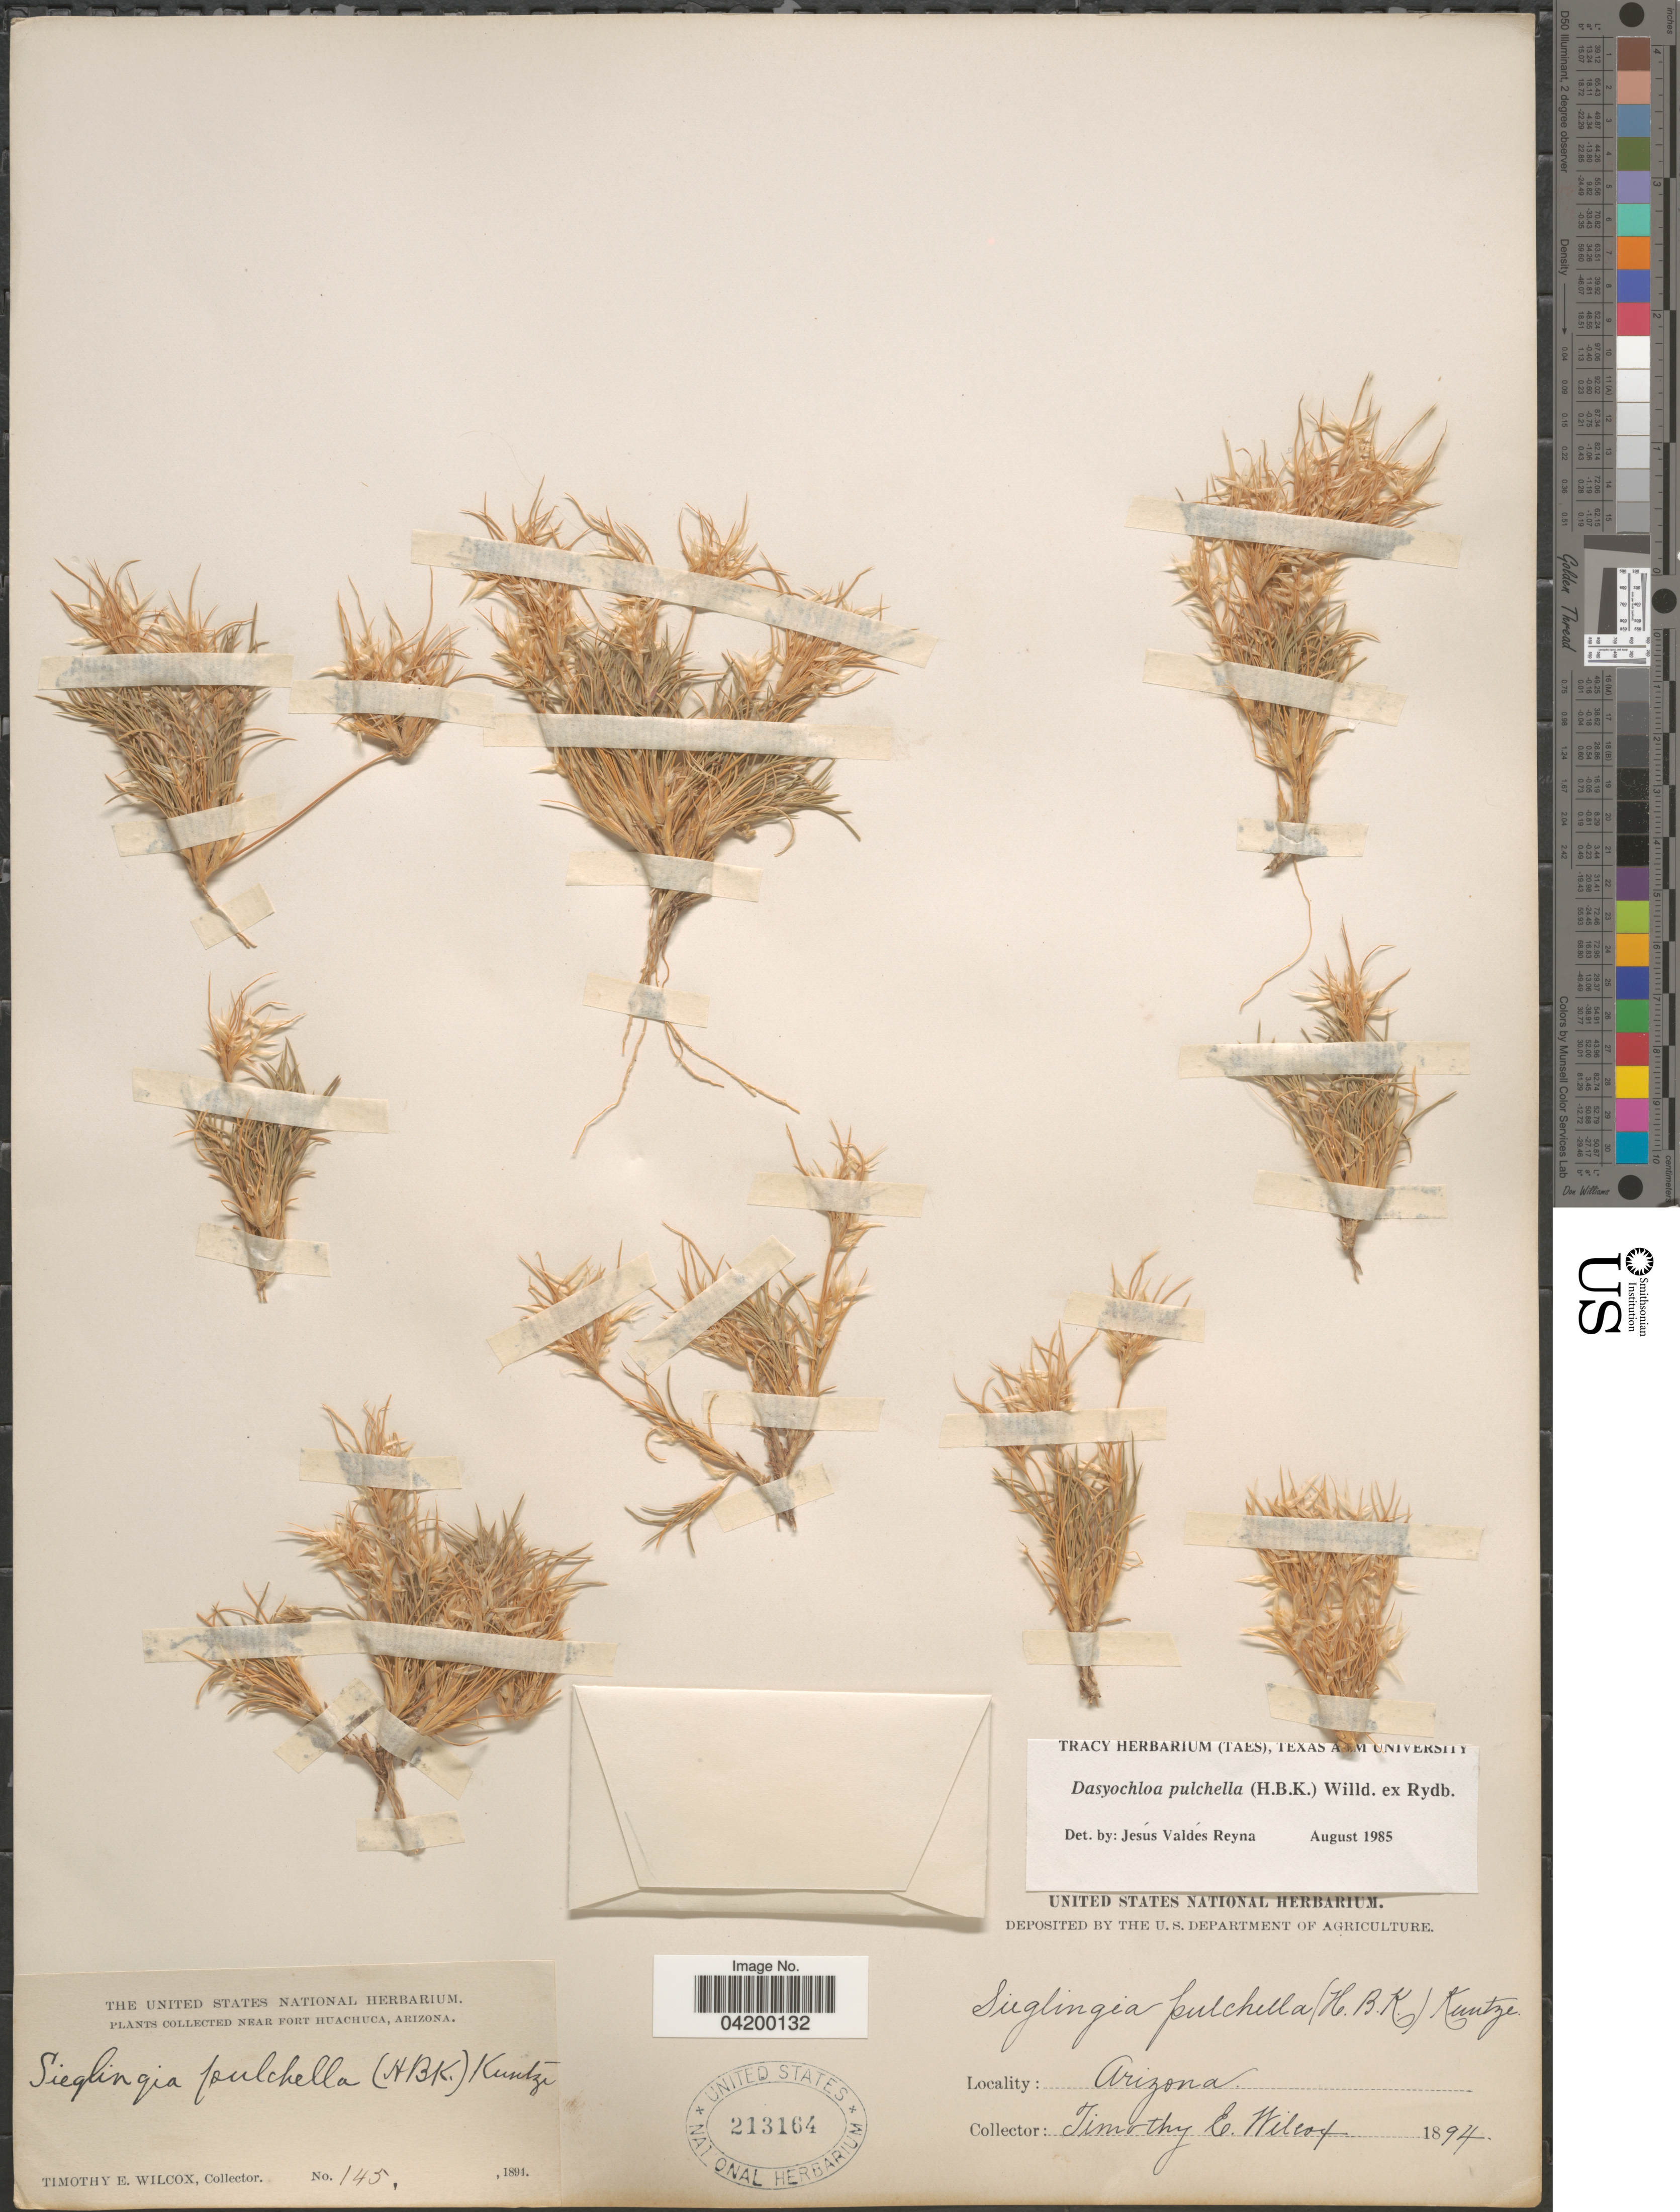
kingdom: Plantae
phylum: Tracheophyta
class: Liliopsida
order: Poales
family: Poaceae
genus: Dasyochloa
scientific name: Dasyochloa pulchella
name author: (Kunth) Willd. ex Rydb.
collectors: T. E. Wilcox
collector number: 145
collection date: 1894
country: United States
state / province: Arizona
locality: Near Fort Huachuca.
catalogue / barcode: US 213164